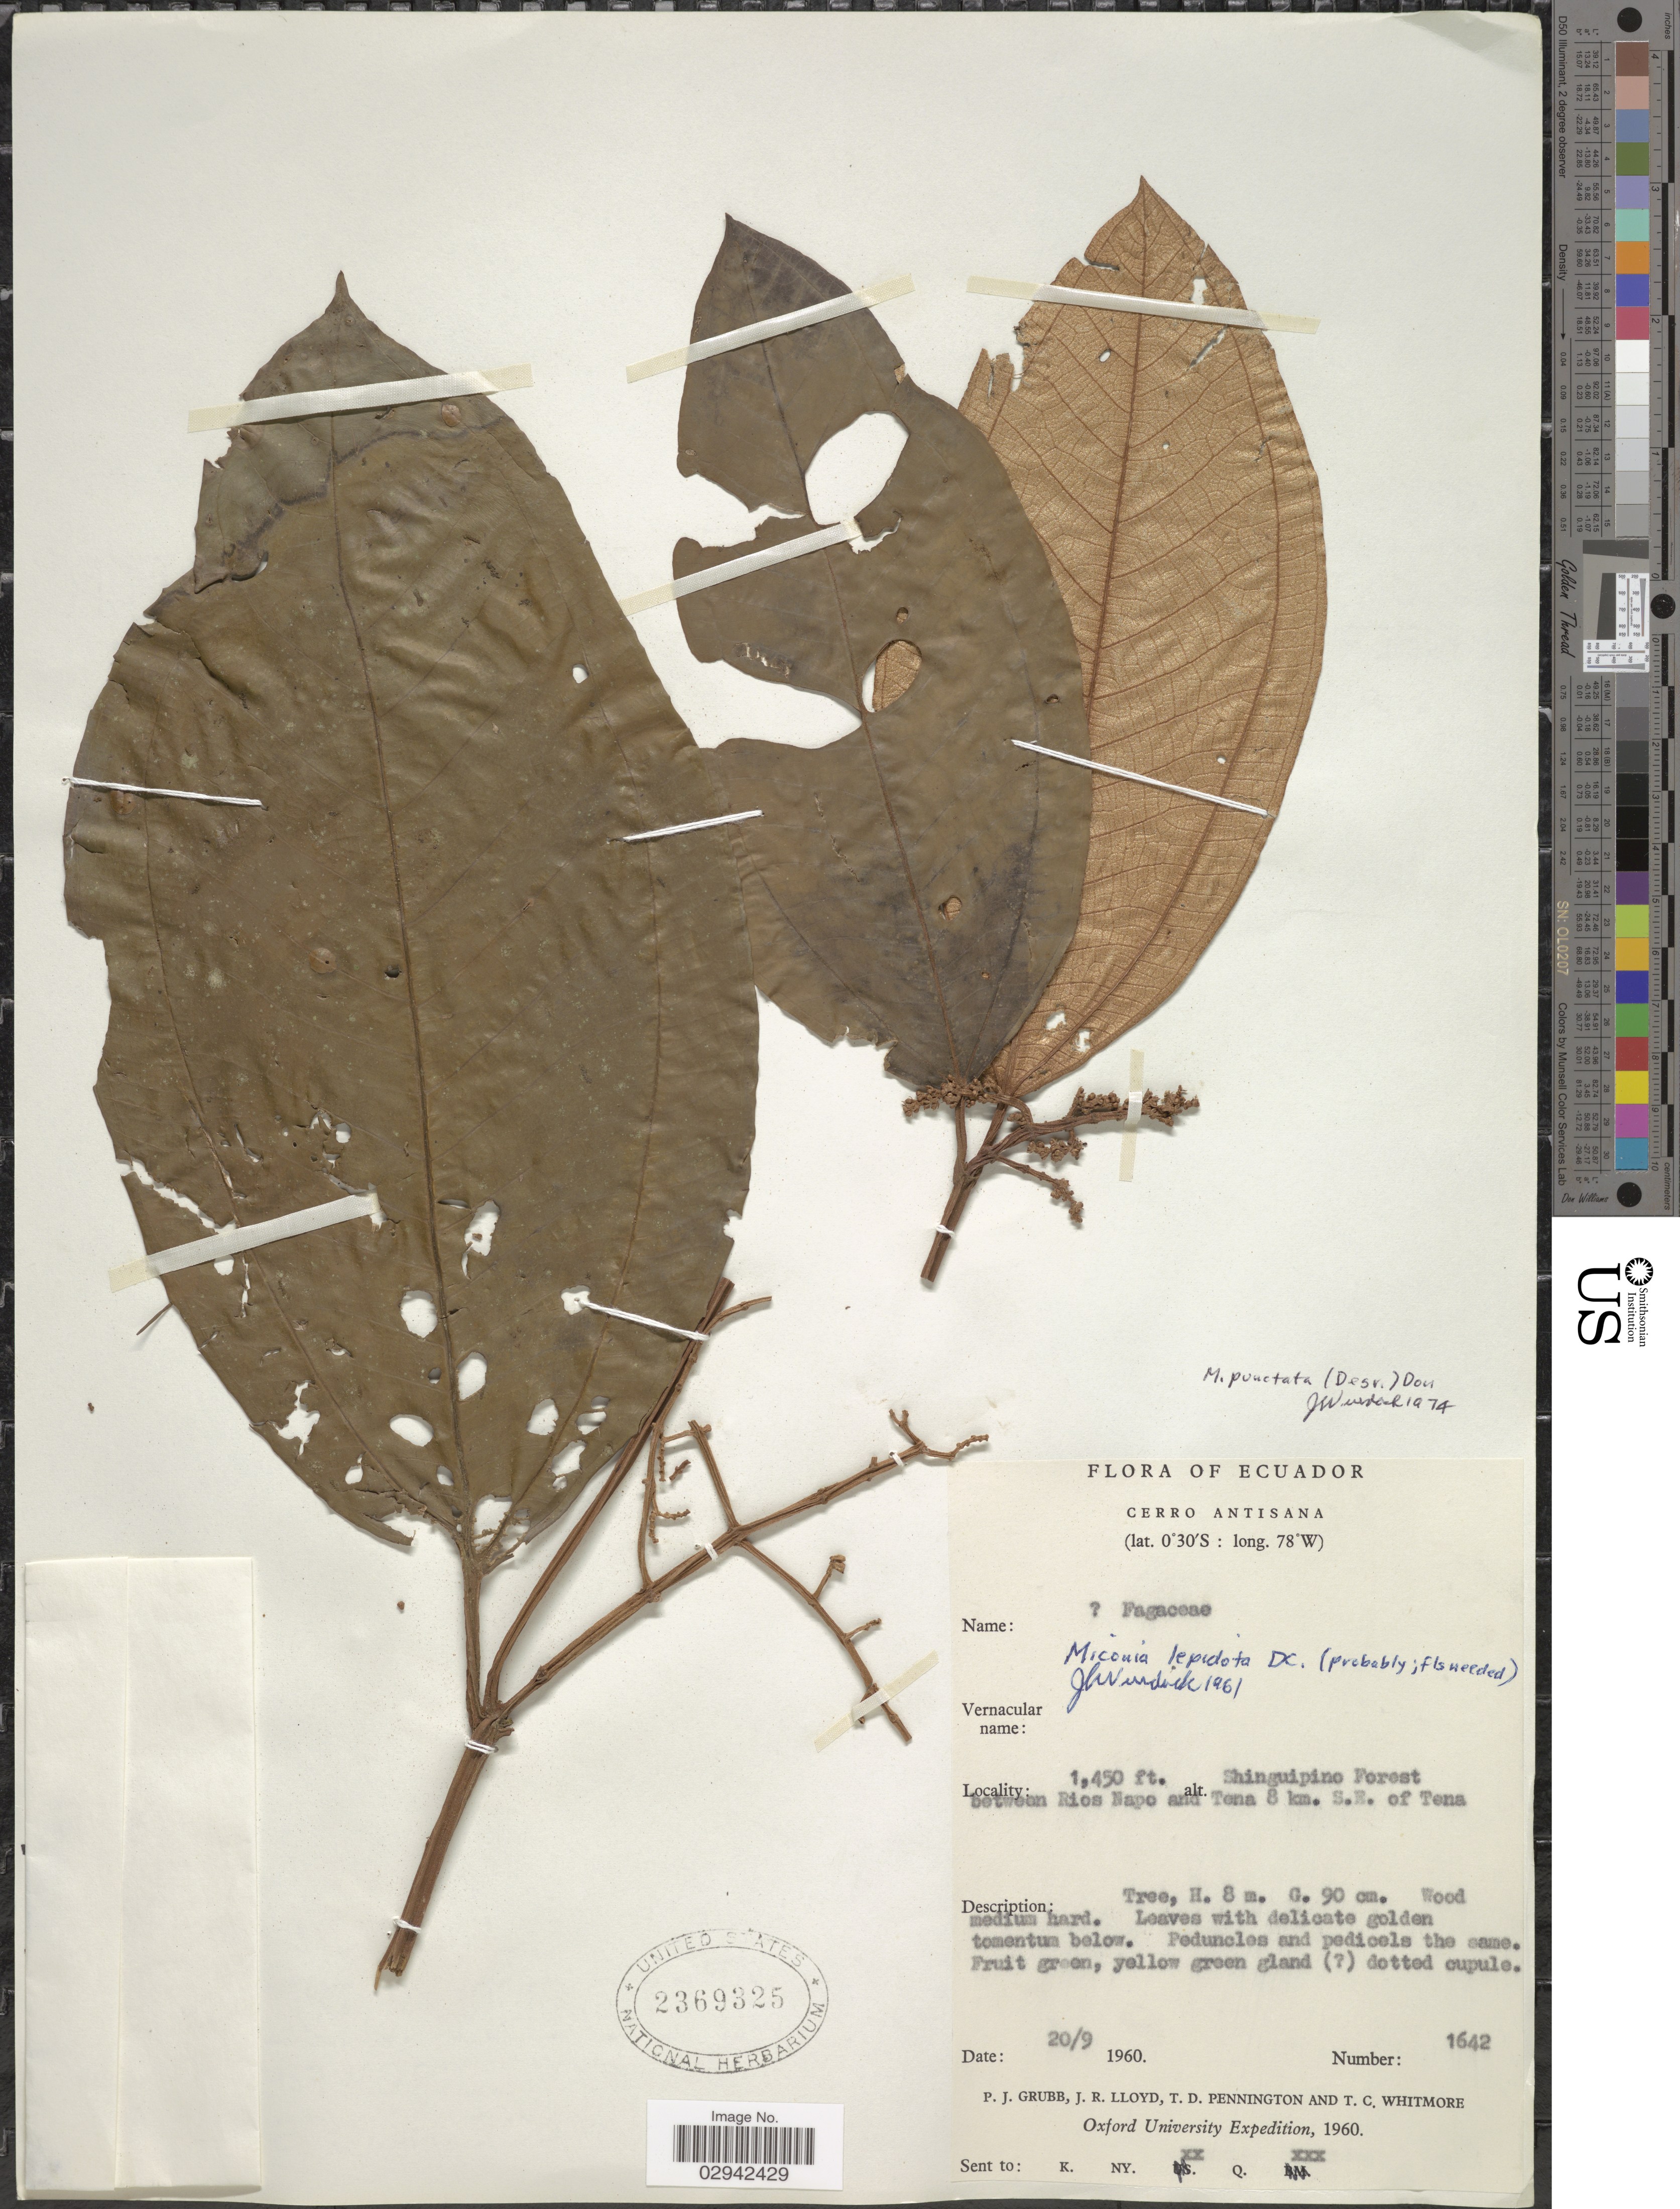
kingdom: Plantae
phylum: Tracheophyta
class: Magnoliopsida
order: Myrtales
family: Melastomataceae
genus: Miconia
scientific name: Miconia punctata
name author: (Desr.) D. Don ex DC.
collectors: P. J. Grubb, J. R. Lloyd, T. D. Pennington & T. C. Whitmore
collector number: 1642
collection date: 1960-09-20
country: Ecuador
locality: Cerro Antisana, Shinguipino Forest between Rios Napo and Tena 8 km. S.E. of Tena.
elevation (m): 442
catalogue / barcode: US 2369325